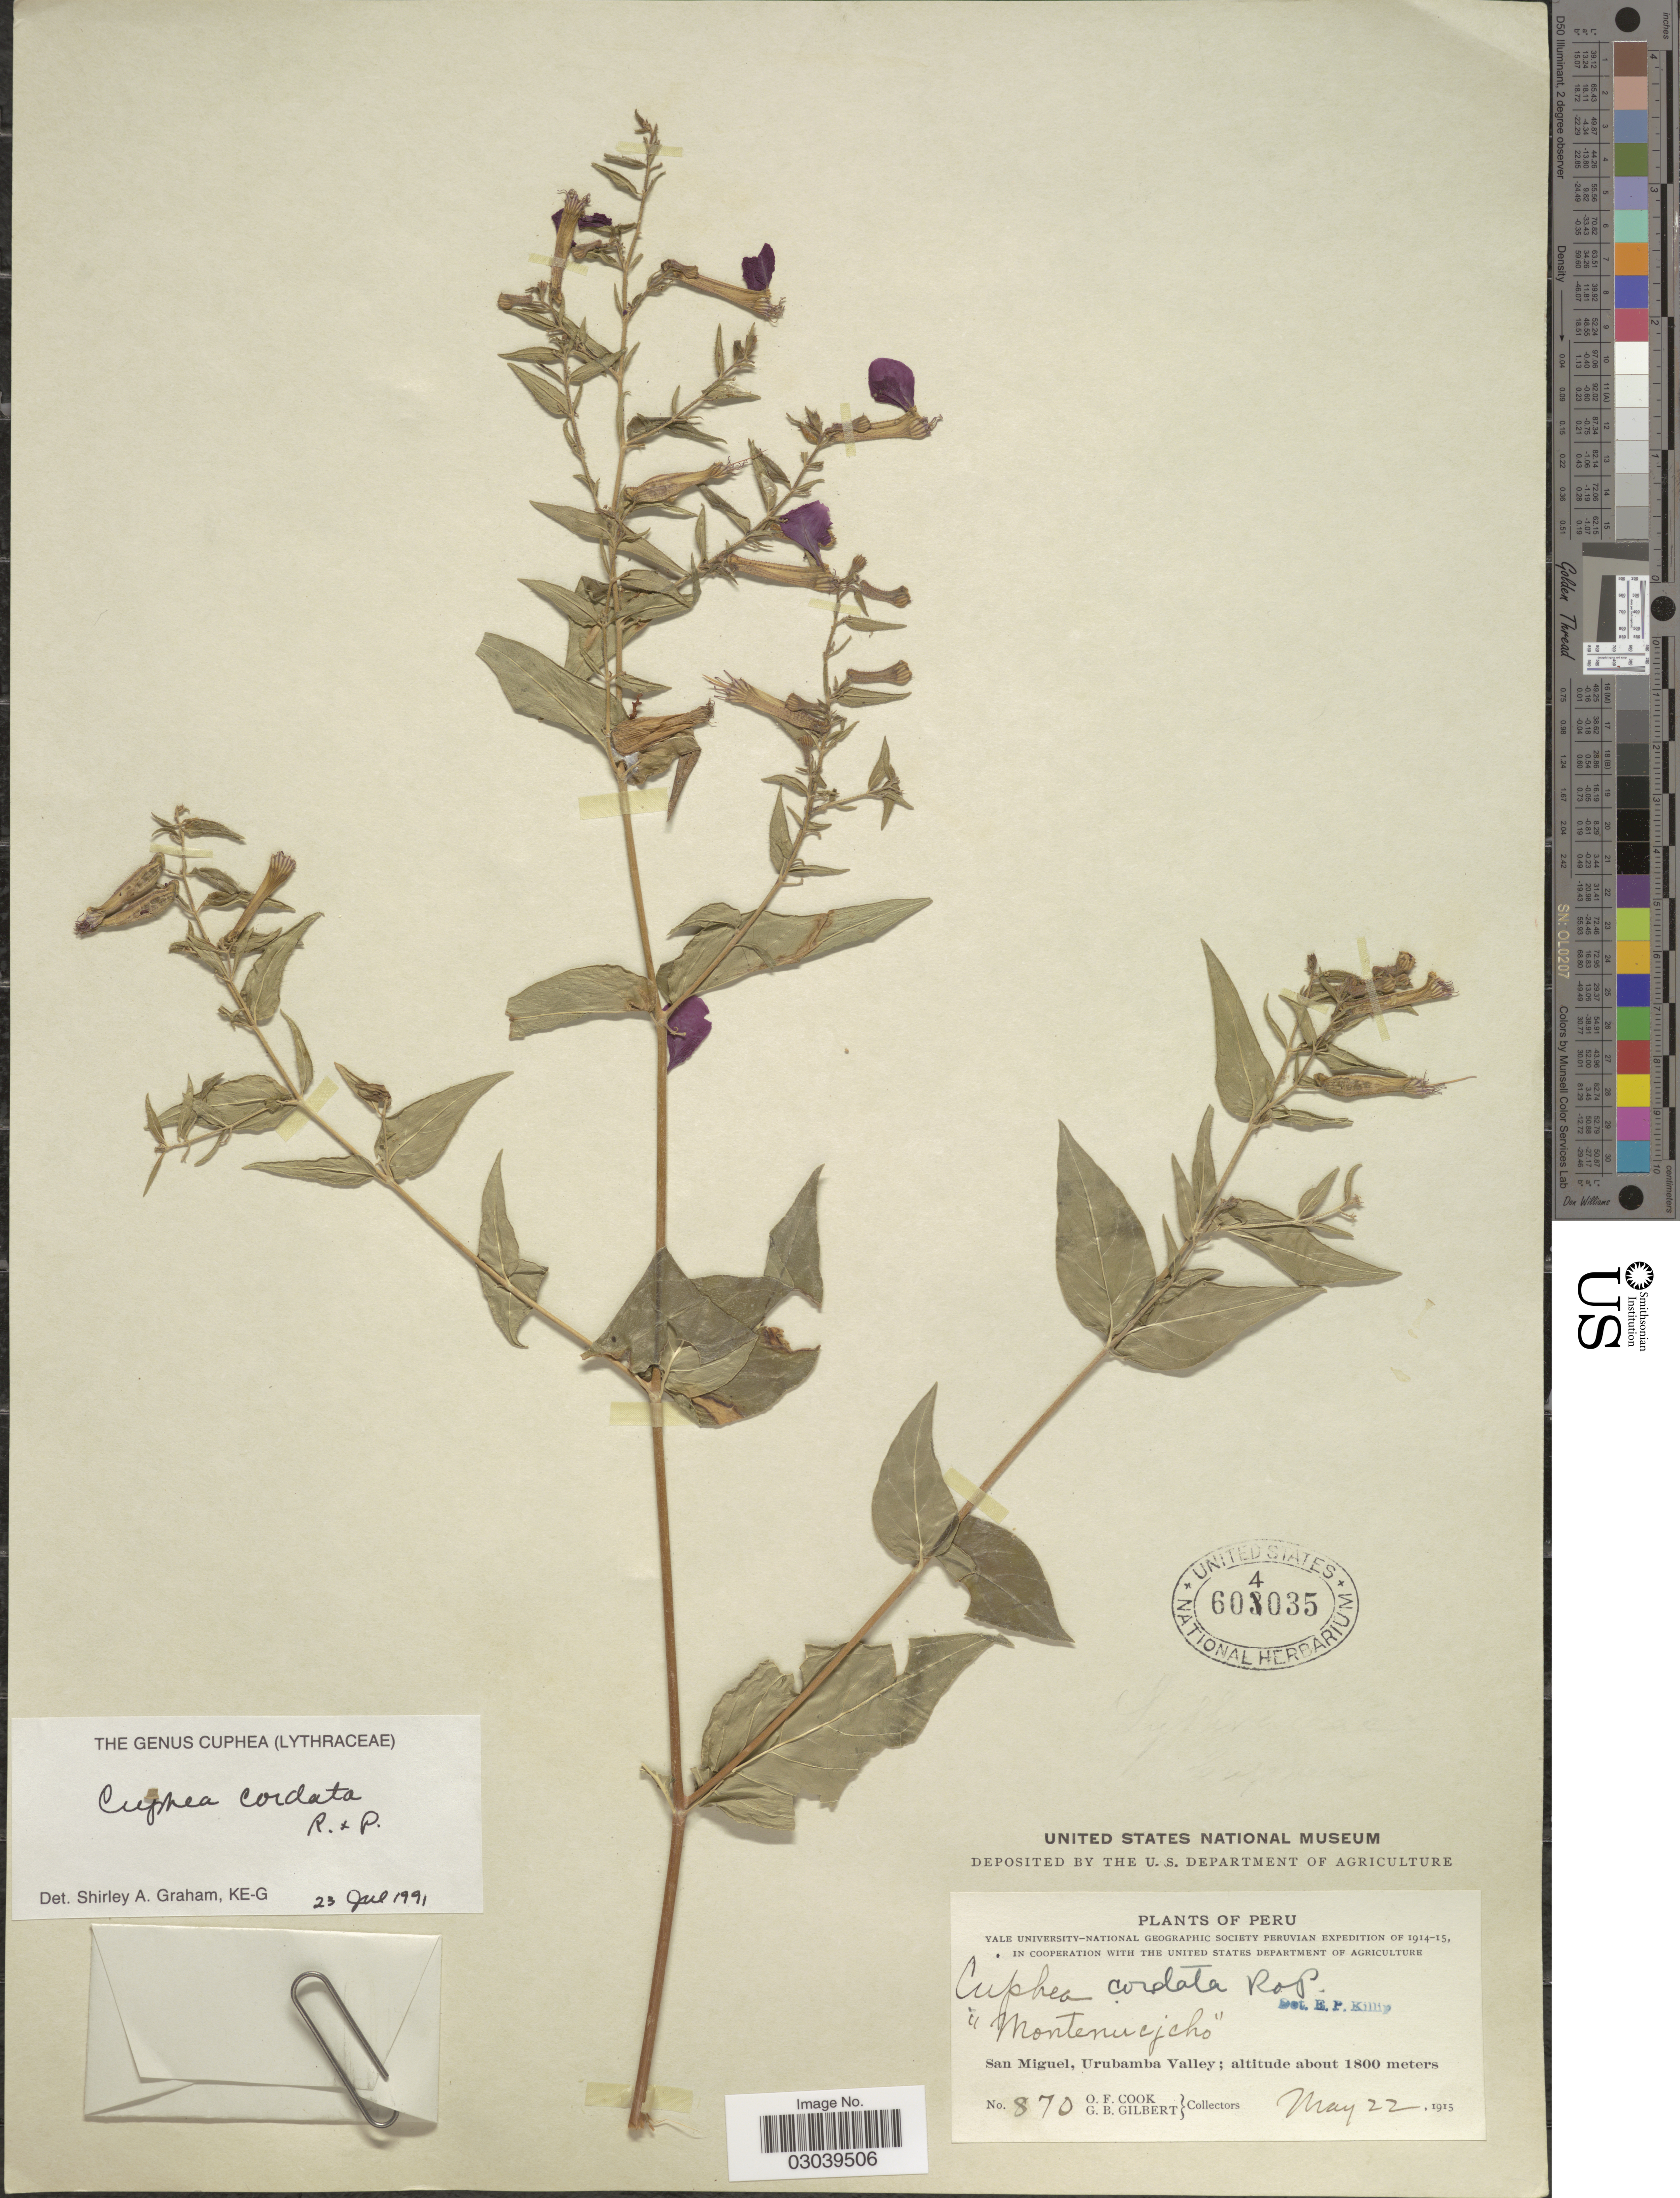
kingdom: Plantae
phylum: Tracheophyta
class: Magnoliopsida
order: Myrtales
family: Lythraceae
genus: Cuphea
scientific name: Cuphea cordata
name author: Ruiz & Pav.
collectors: O. F. Cook & G. B. Gilbert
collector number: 870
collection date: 1915-05-22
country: Peru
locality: San Miguel, Urubamba Valley.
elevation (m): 1800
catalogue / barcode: US 604035